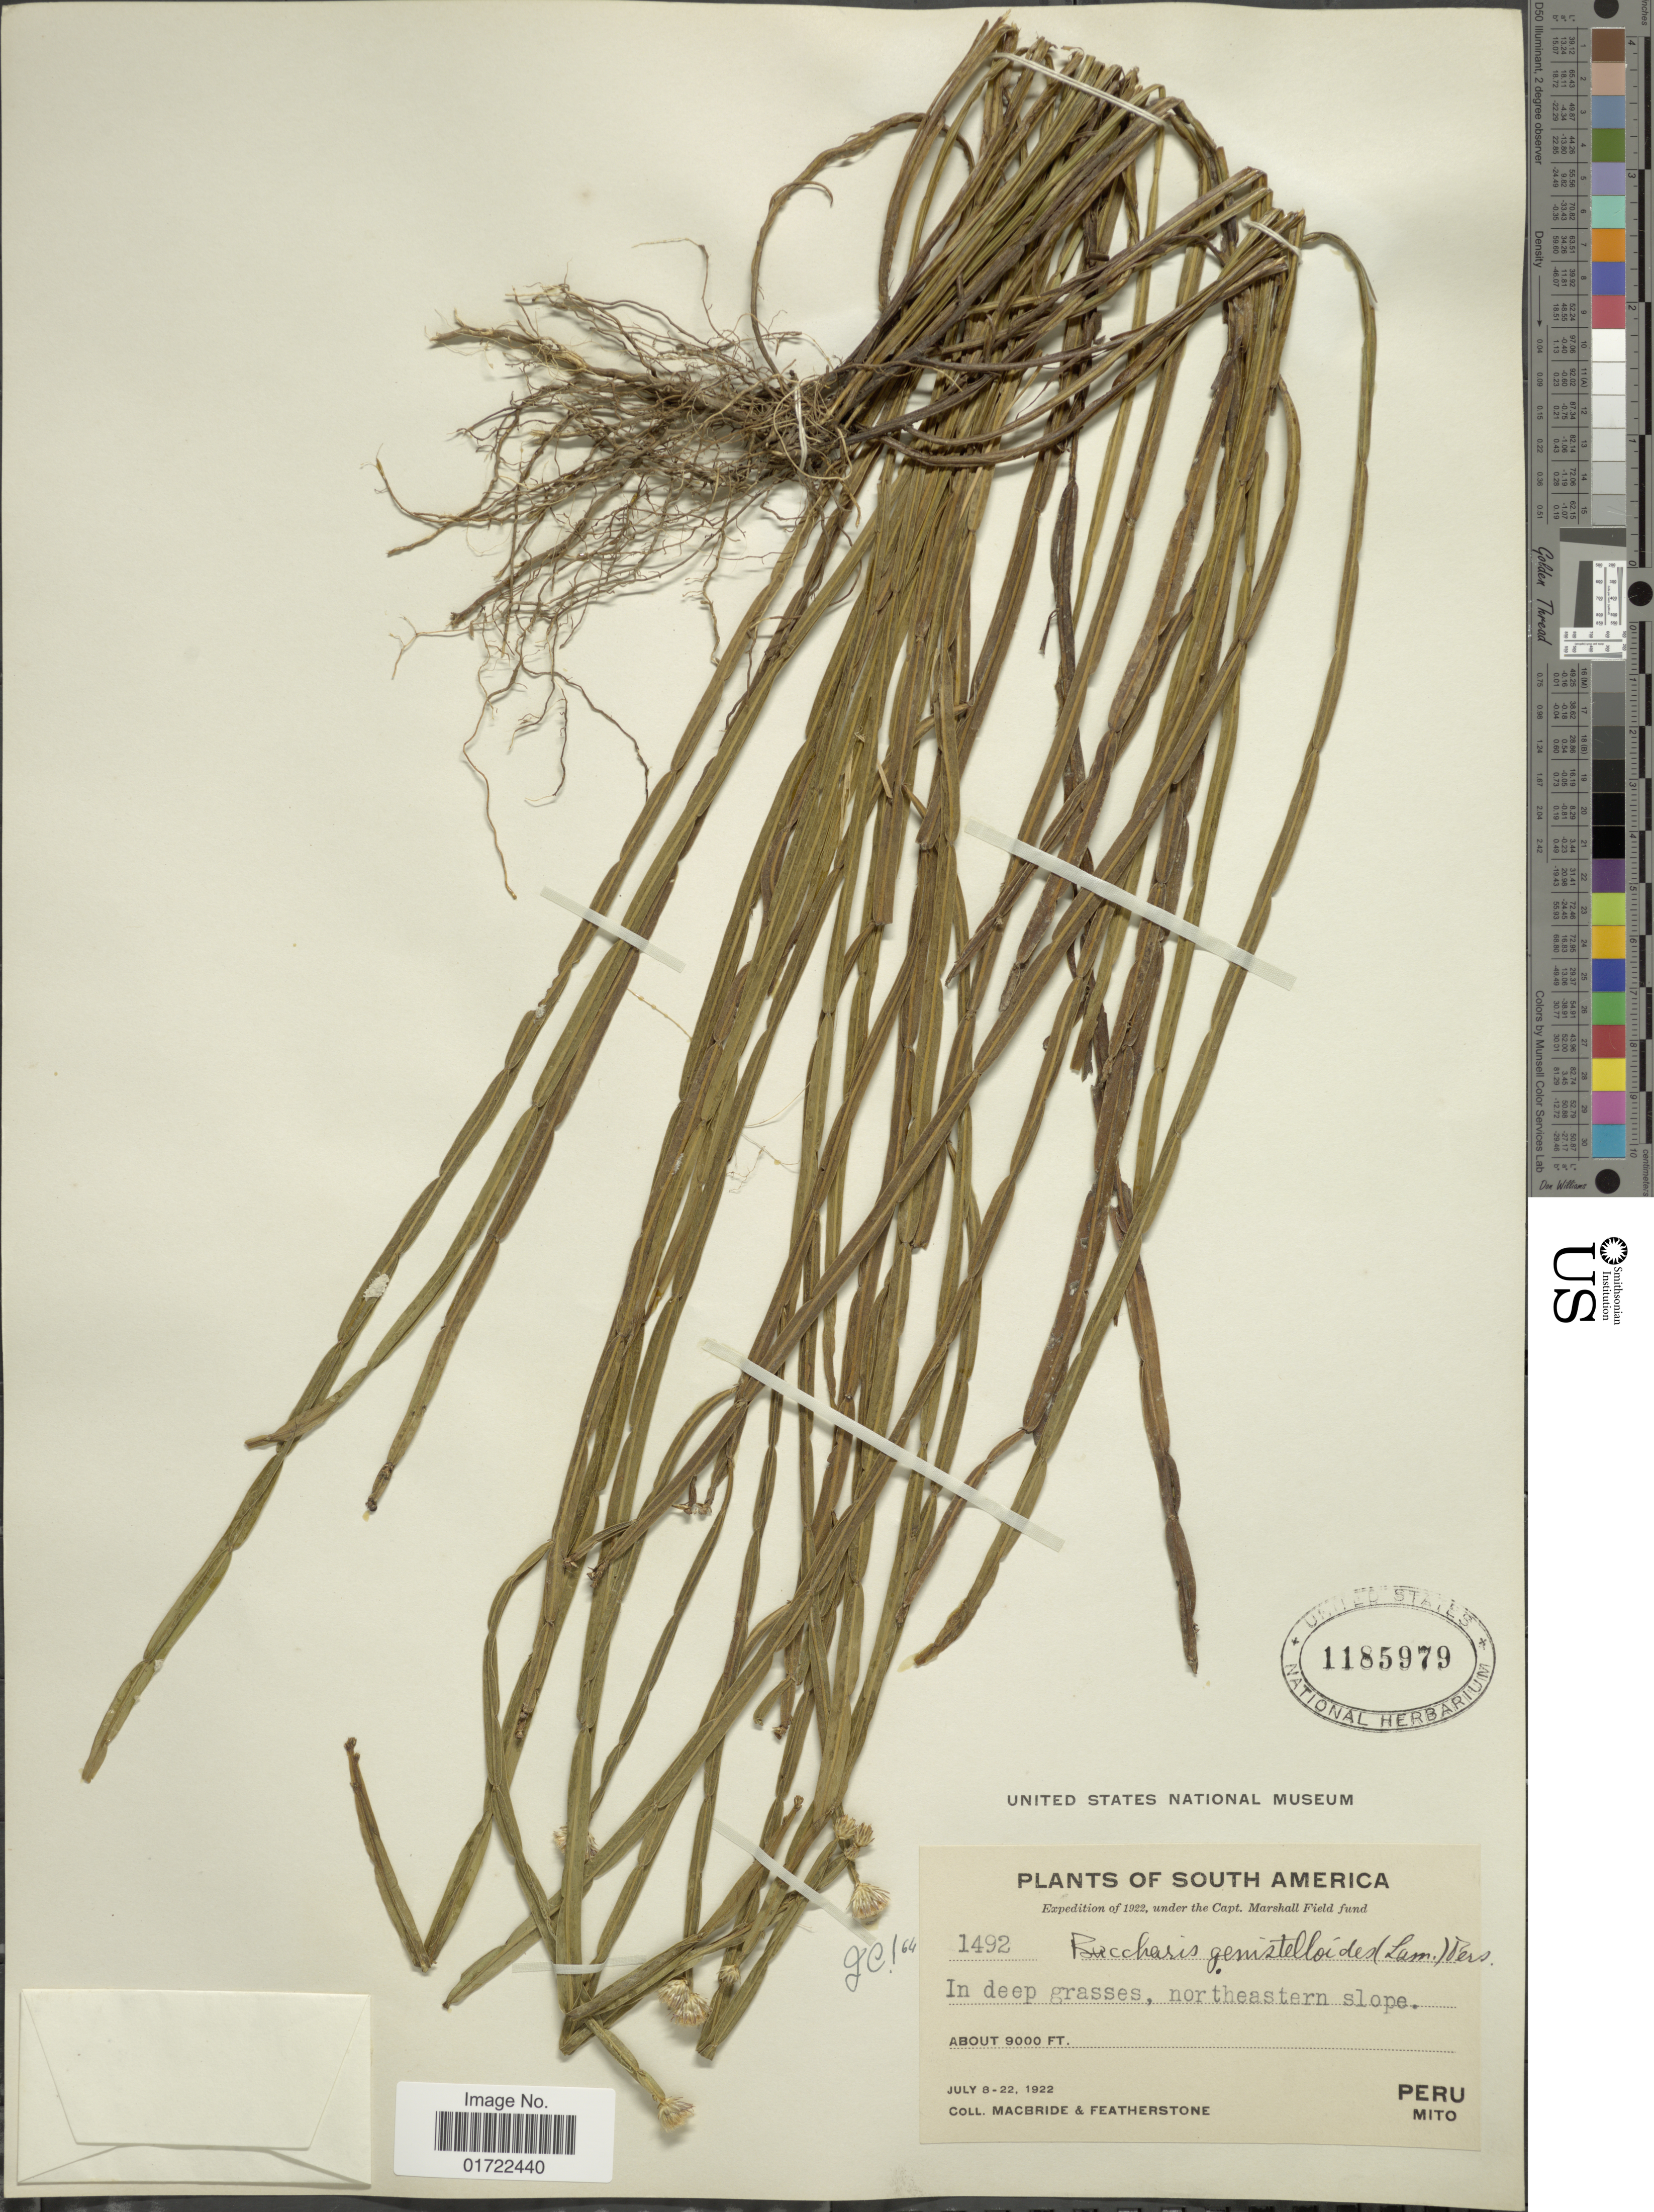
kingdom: Plantae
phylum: Tracheophyta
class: Magnoliopsida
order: Asterales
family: Asteraceae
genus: Baccharis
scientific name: Baccharis genistelloides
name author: (Lam.) Pers.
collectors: Macbride, -- & -. Featherstone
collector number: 1492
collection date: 1922-07-08/1922-07-22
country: Peru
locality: Mito [unsure placement]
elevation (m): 2743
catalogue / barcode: US 1185979